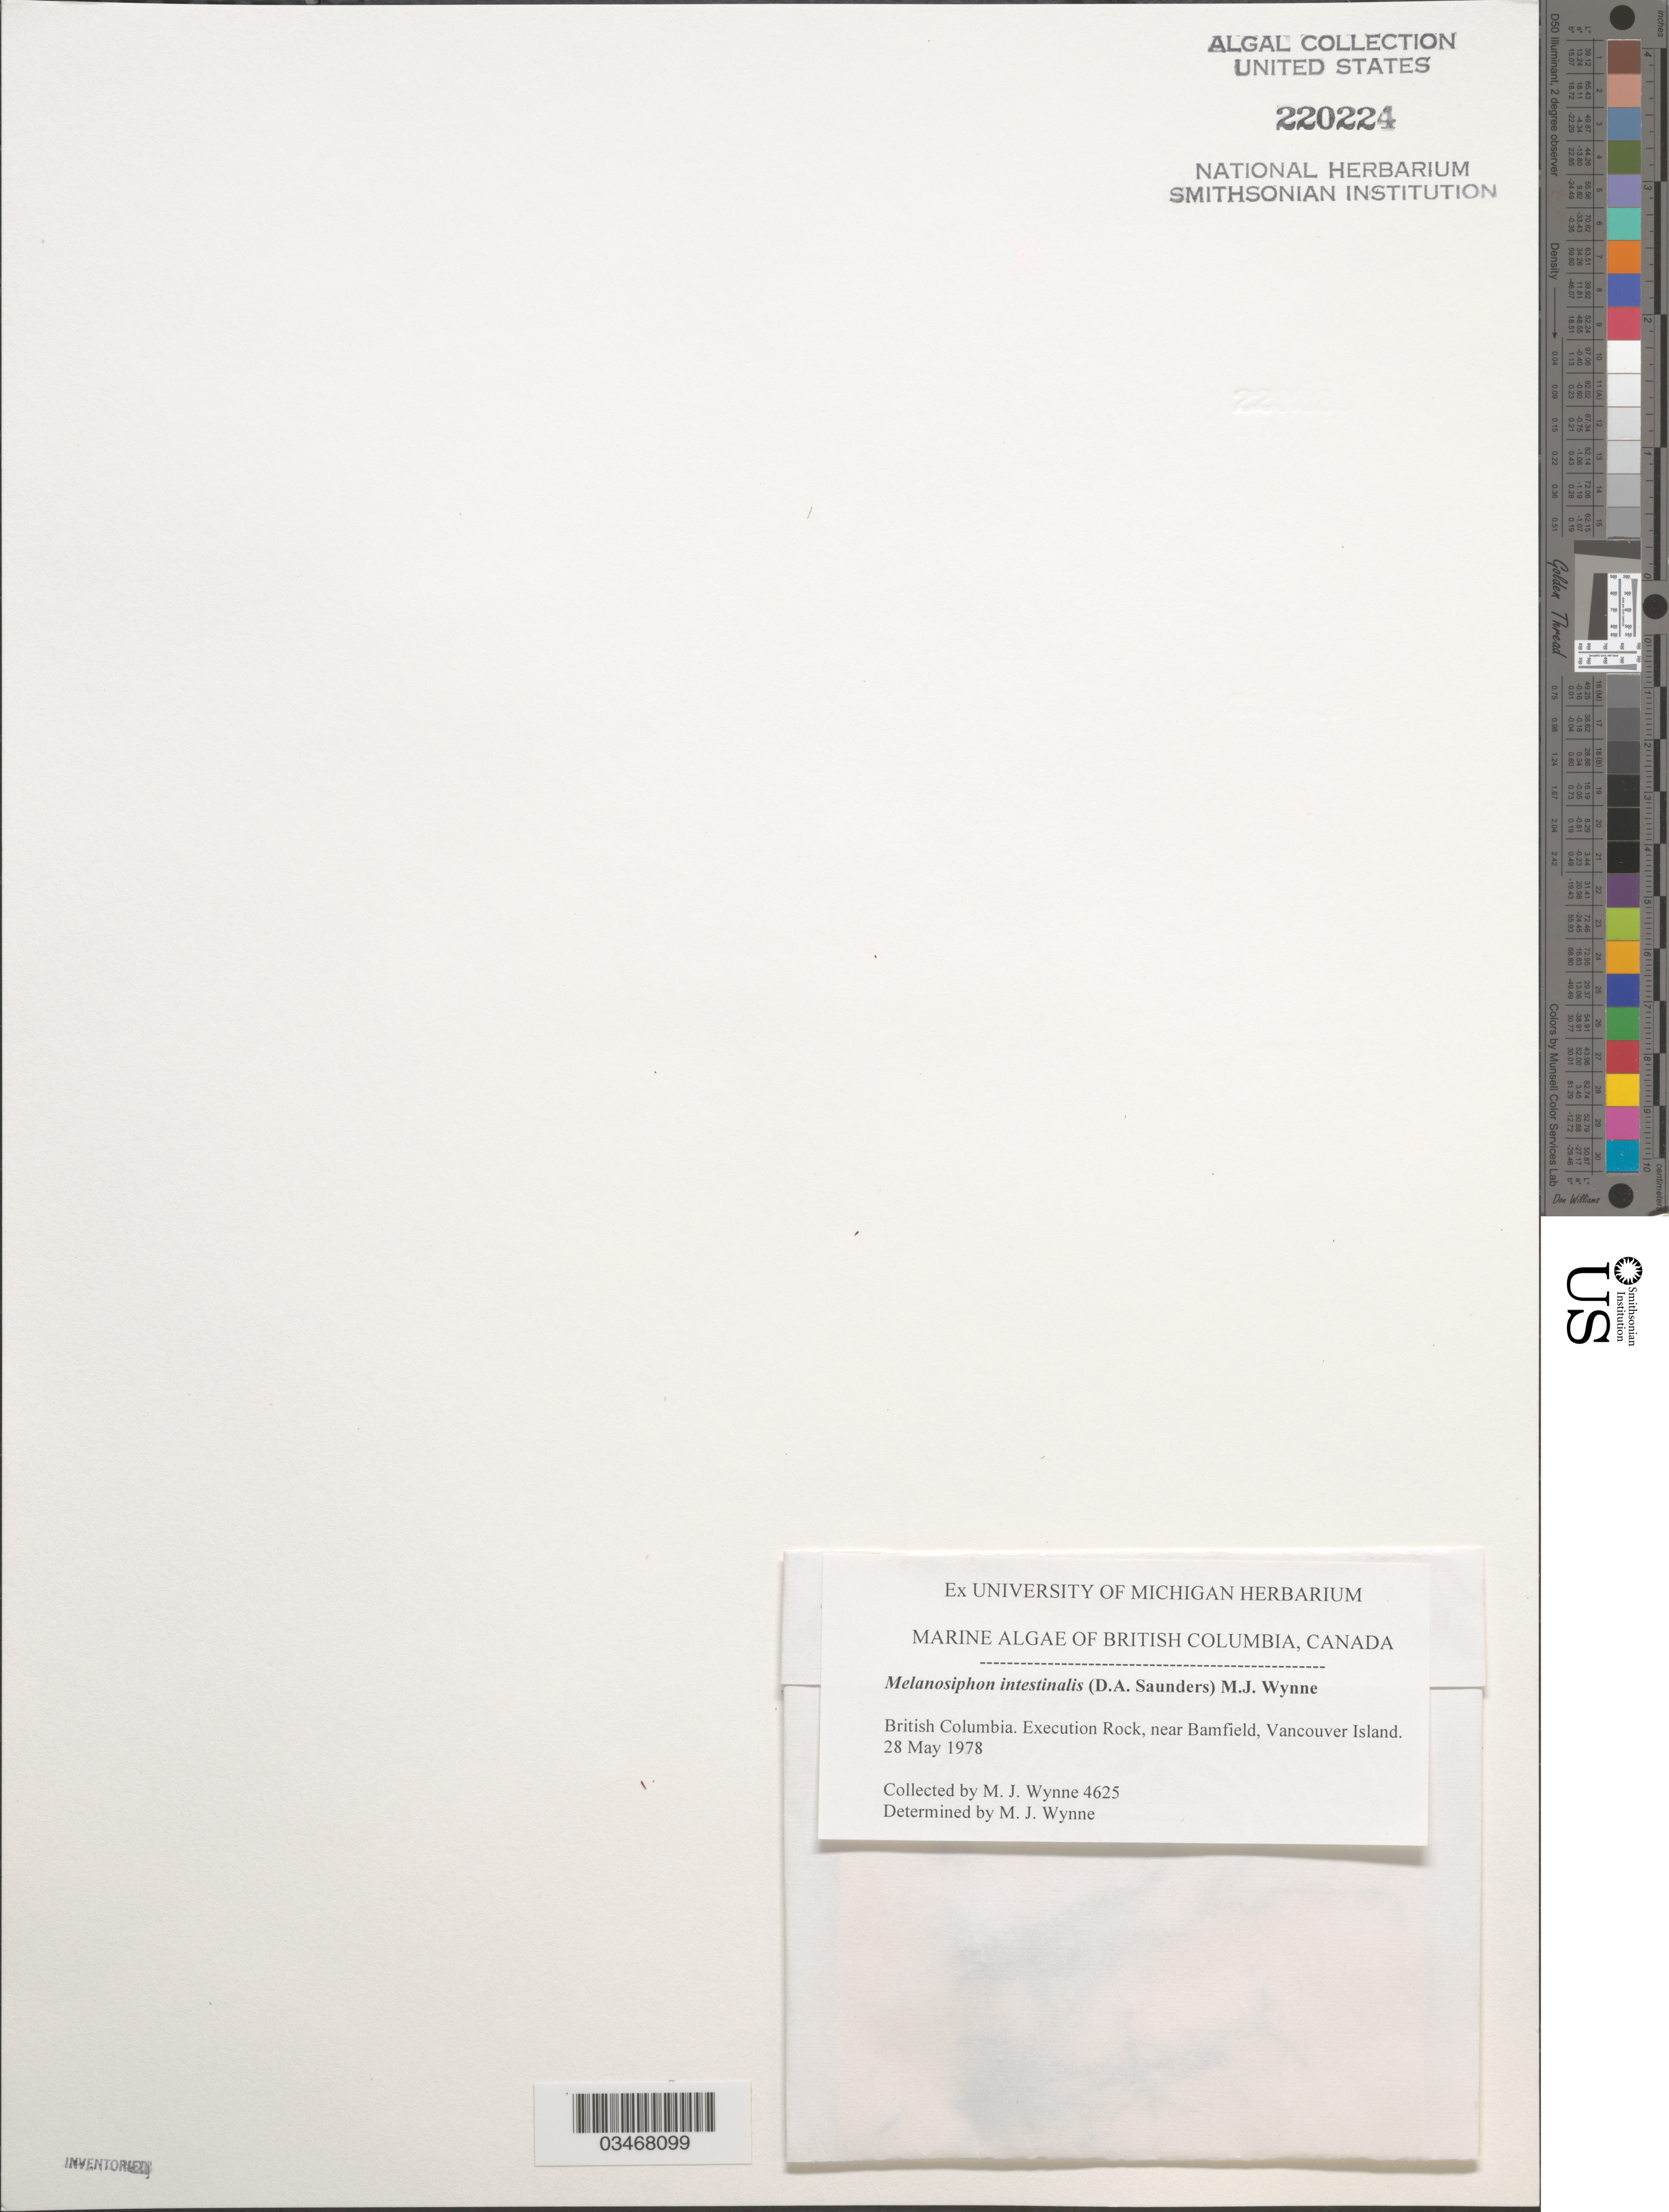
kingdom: Chromista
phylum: Ochrophyta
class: Phaeophyceae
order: Dictyosiphonales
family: Punctariaceae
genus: Melanosiphon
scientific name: Melanosiphon intestinalis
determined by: Wynne, M. J.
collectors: M.J. Wynne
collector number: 4625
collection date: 1978-05-28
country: Canada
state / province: British Columbia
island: Vancouver Island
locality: Execution Rock, near Bamfield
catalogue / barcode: US 220224